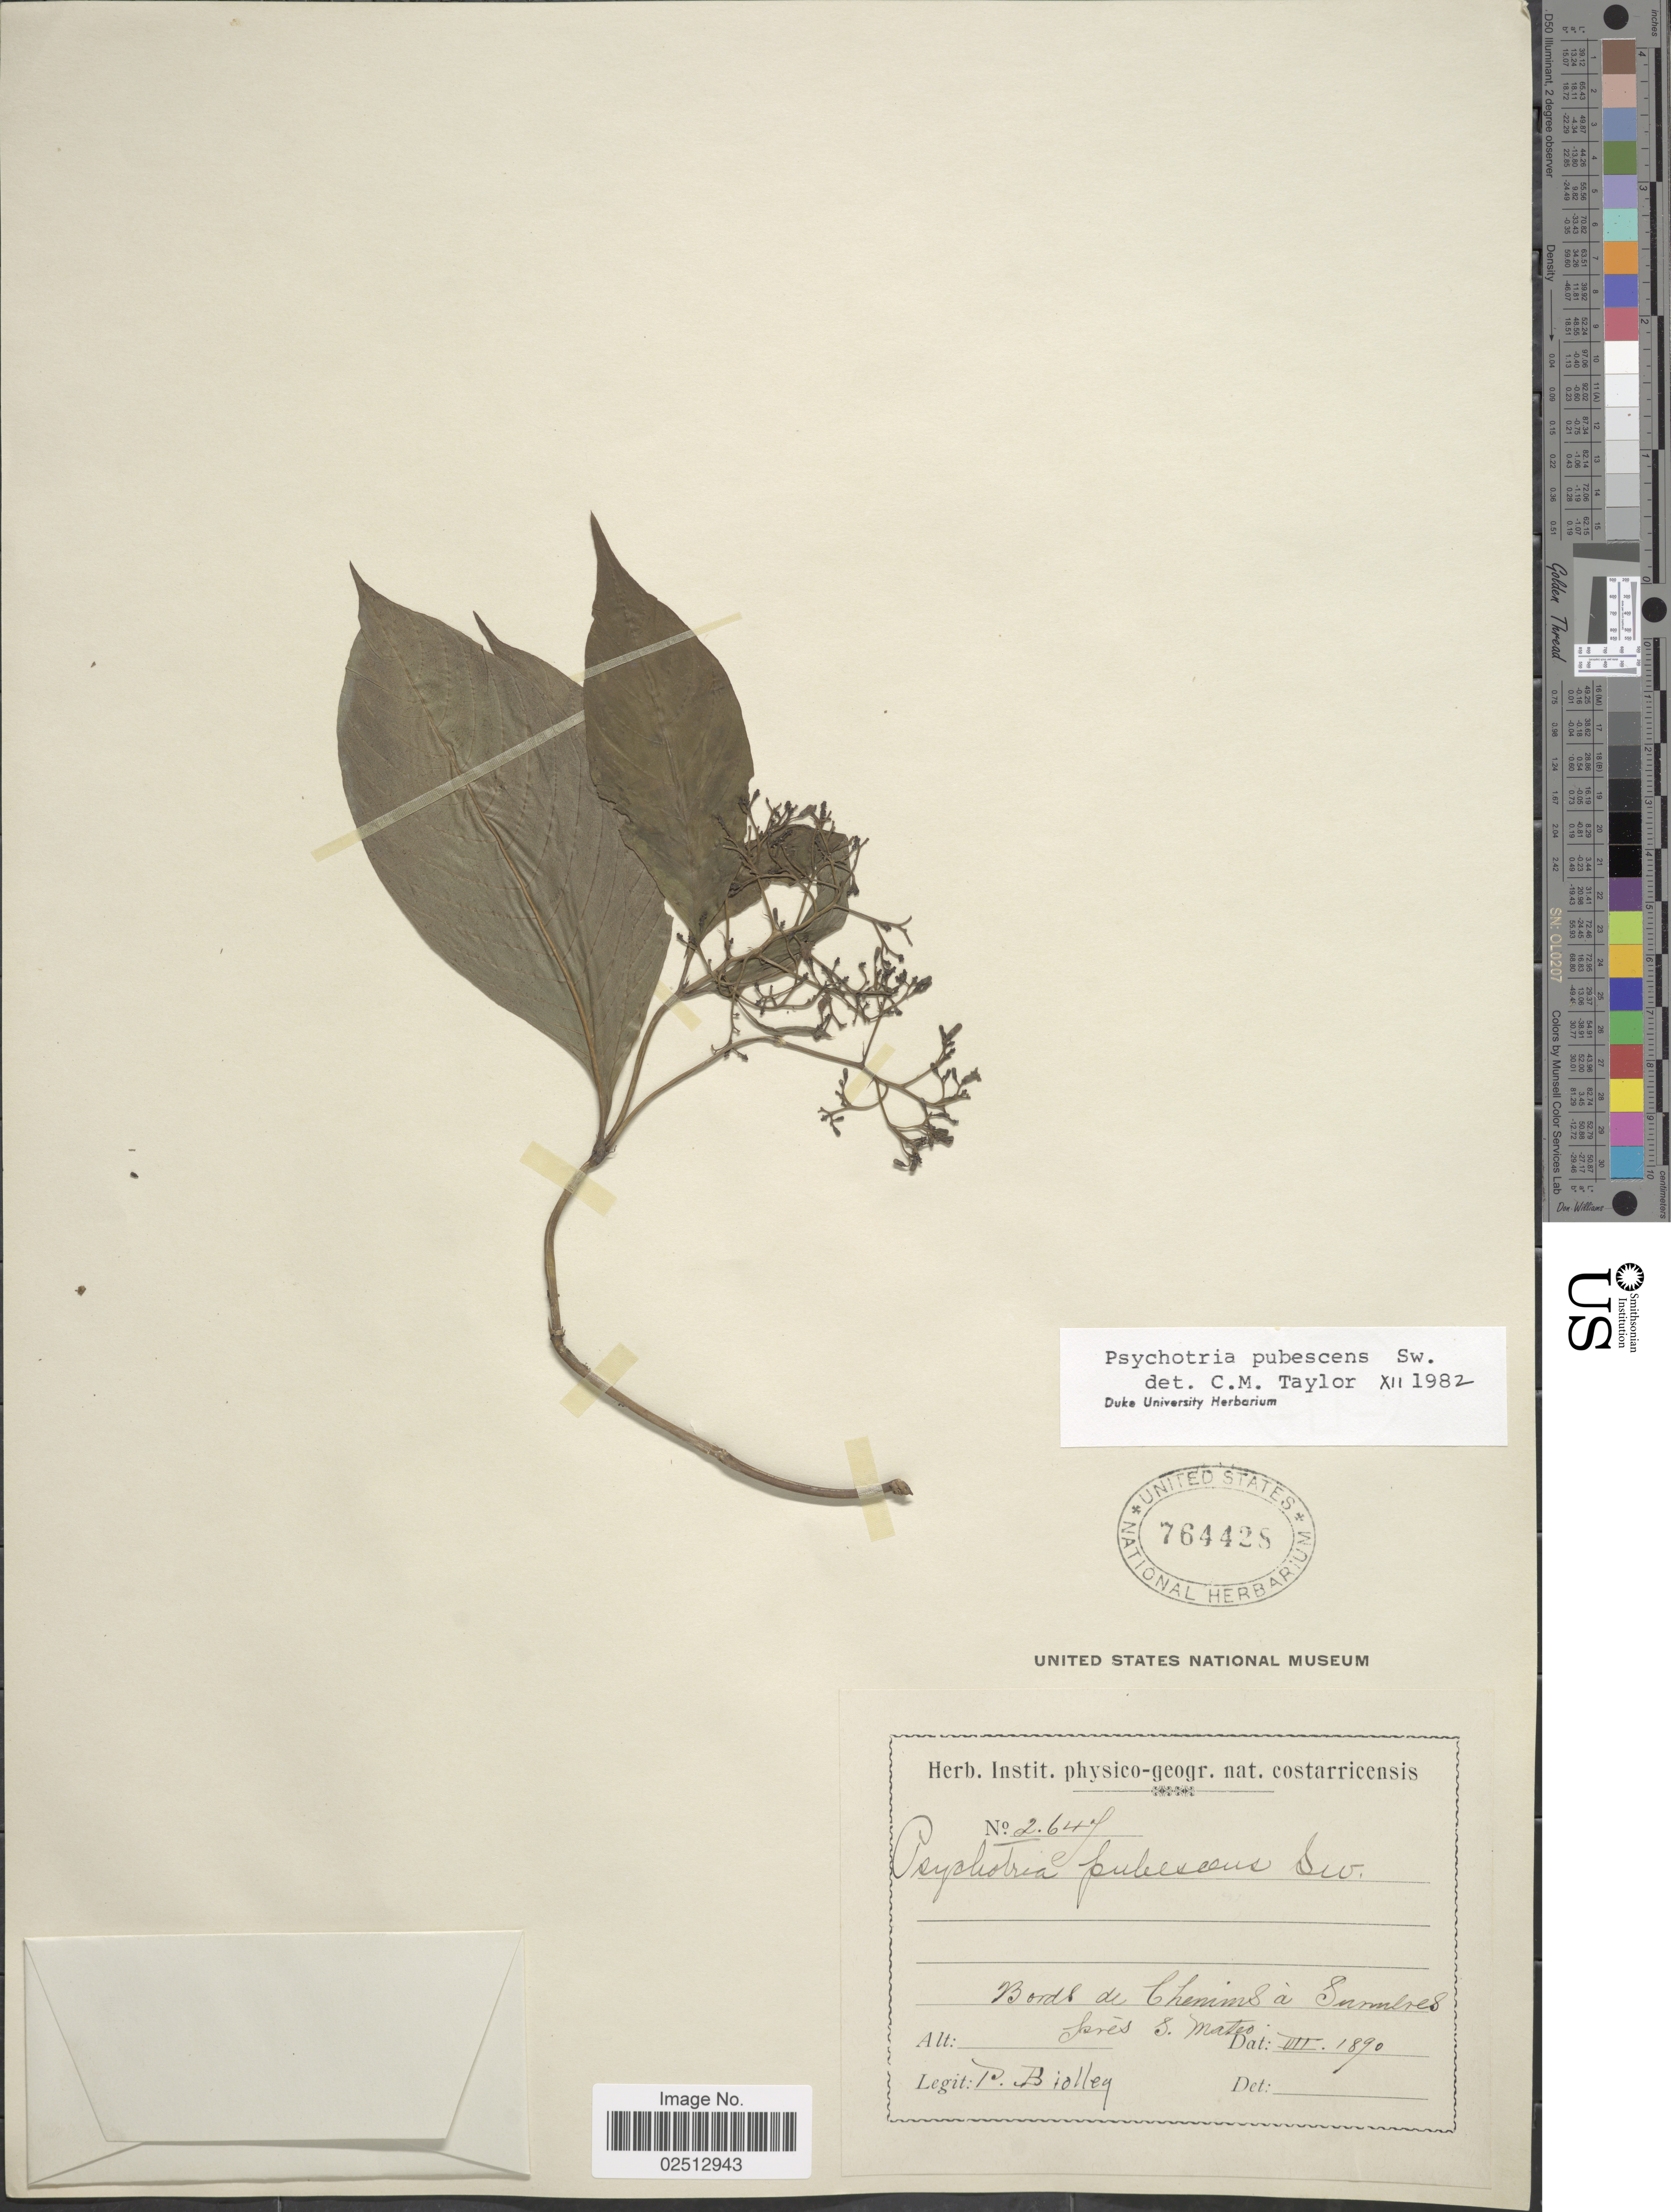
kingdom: Plantae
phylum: Tracheophyta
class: Magnoliopsida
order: Gentianales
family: Rubiaceae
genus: Psychotria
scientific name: Psychotria pubescens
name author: Sw.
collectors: P. Biolley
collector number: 2647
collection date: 1890-07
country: Costa Rica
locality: Bords de chemins à Surubres près S. Mateo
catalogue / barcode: US 764428